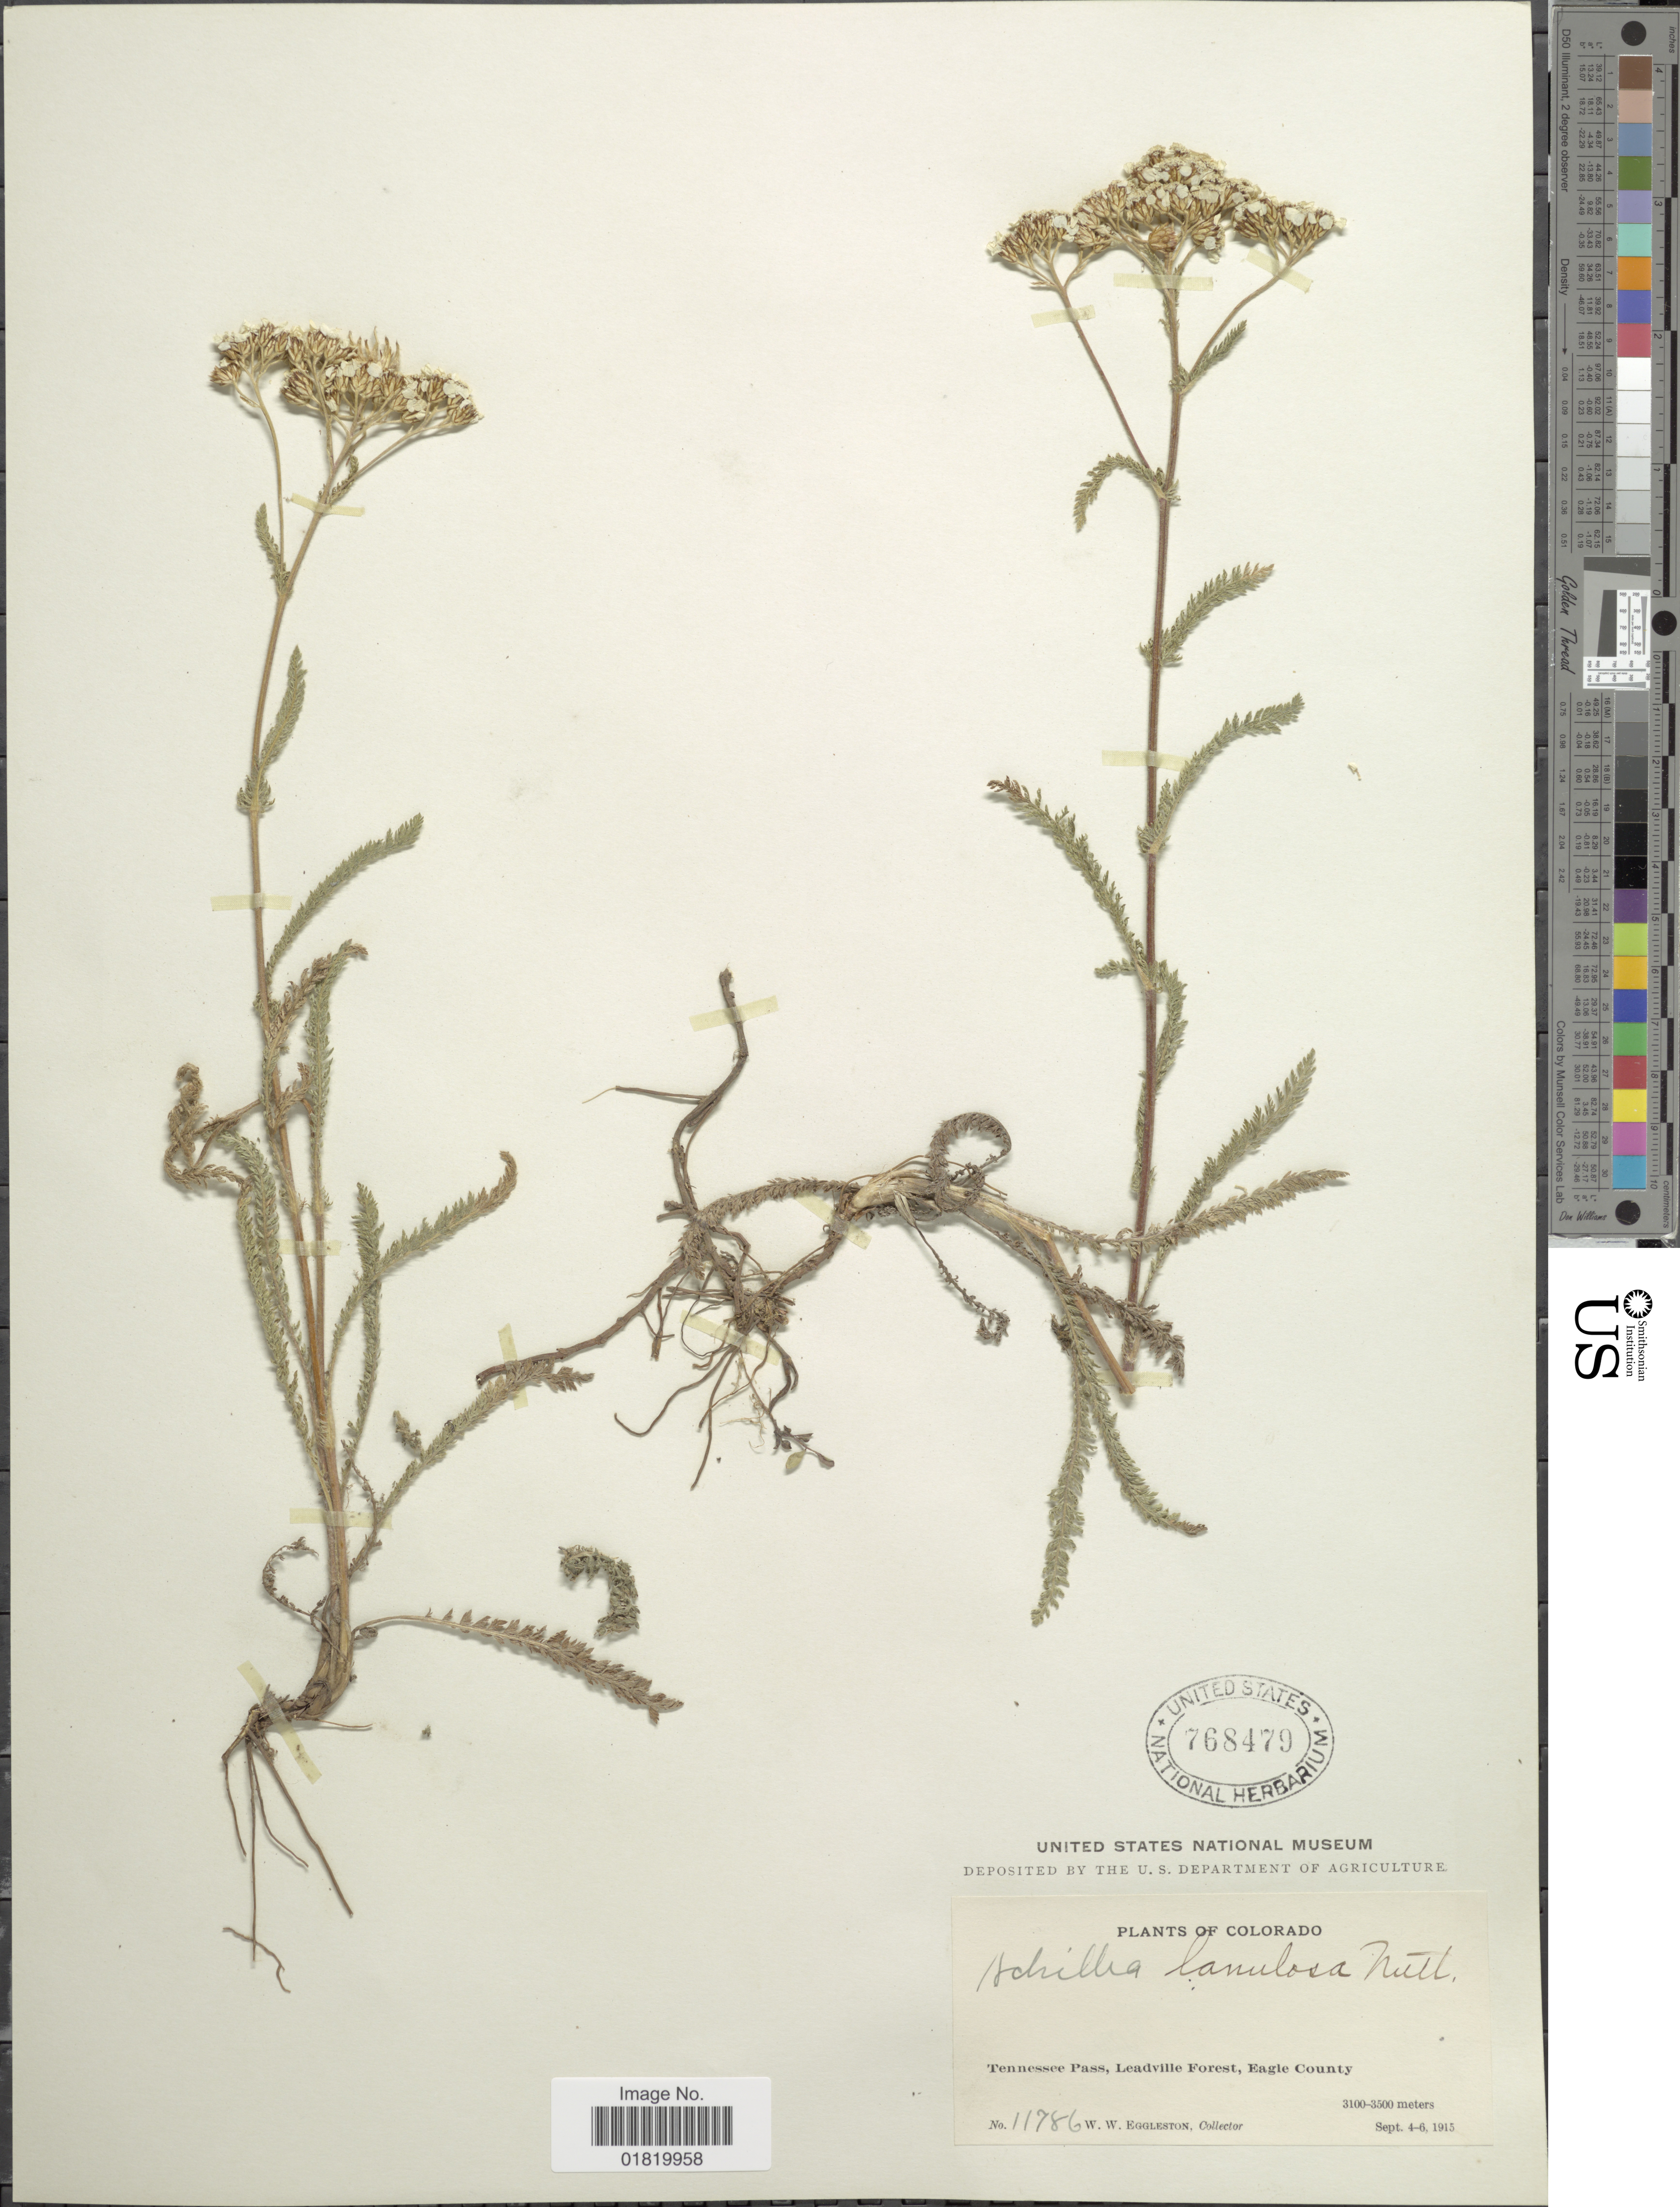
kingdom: Plantae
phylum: Tracheophyta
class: Magnoliopsida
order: Asterales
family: Asteraceae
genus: Achillea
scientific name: Achillea lanulosa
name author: Nutt.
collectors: W. W. Eggleston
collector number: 11786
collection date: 1915-09-04/1915-09-06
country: United States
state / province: Colorado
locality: Tennessee Pass, Leadville Forest, Eagle County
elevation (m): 3100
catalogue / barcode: US 768479